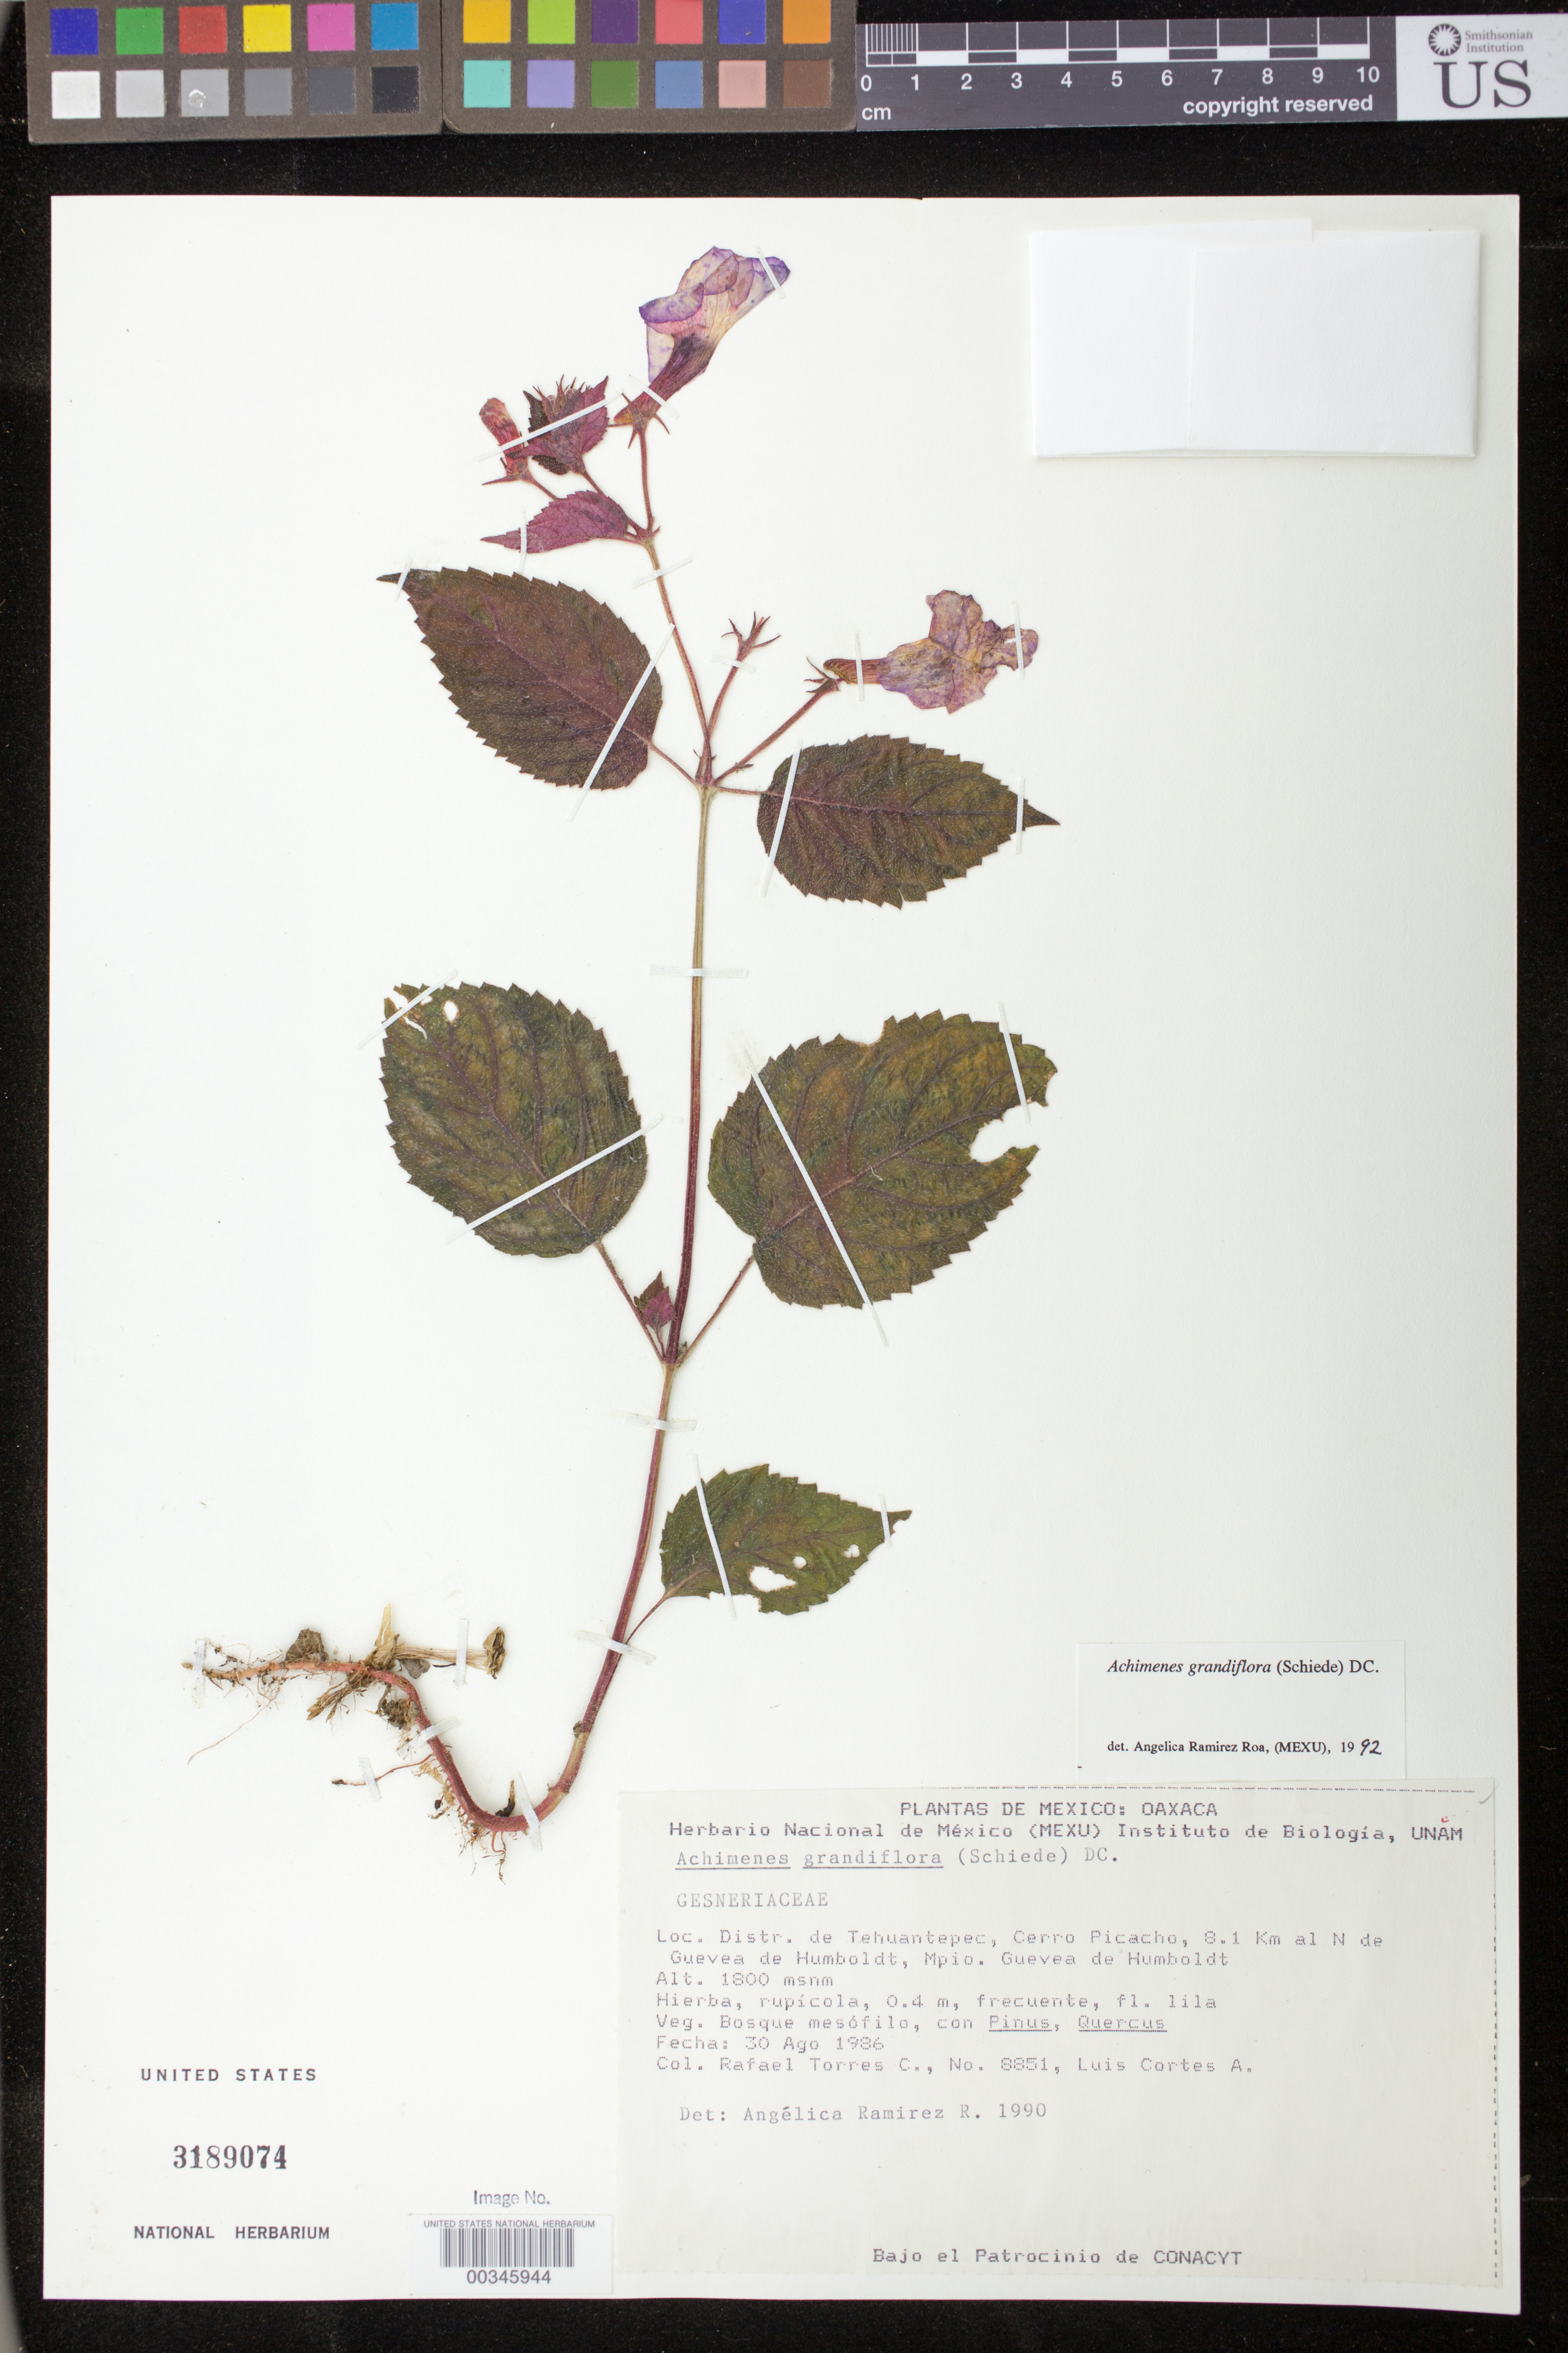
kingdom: Plantae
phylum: Tracheophyta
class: Magnoliopsida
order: Lamiales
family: Gesneriaceae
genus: Achimenes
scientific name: Achimenes grandiflora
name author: (Schiede) DC.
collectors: R. Torres C. & L. Cortes-A.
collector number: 8851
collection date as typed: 30 Aug 1986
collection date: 1986-08-30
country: Mexico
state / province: Oaxaca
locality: Distr. de Tehuantepec, Cerro Picacho, 8.1 km al N de Guevea de Humboldt, mpio. Guevea de Humboldt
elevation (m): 1800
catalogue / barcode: US 3189074